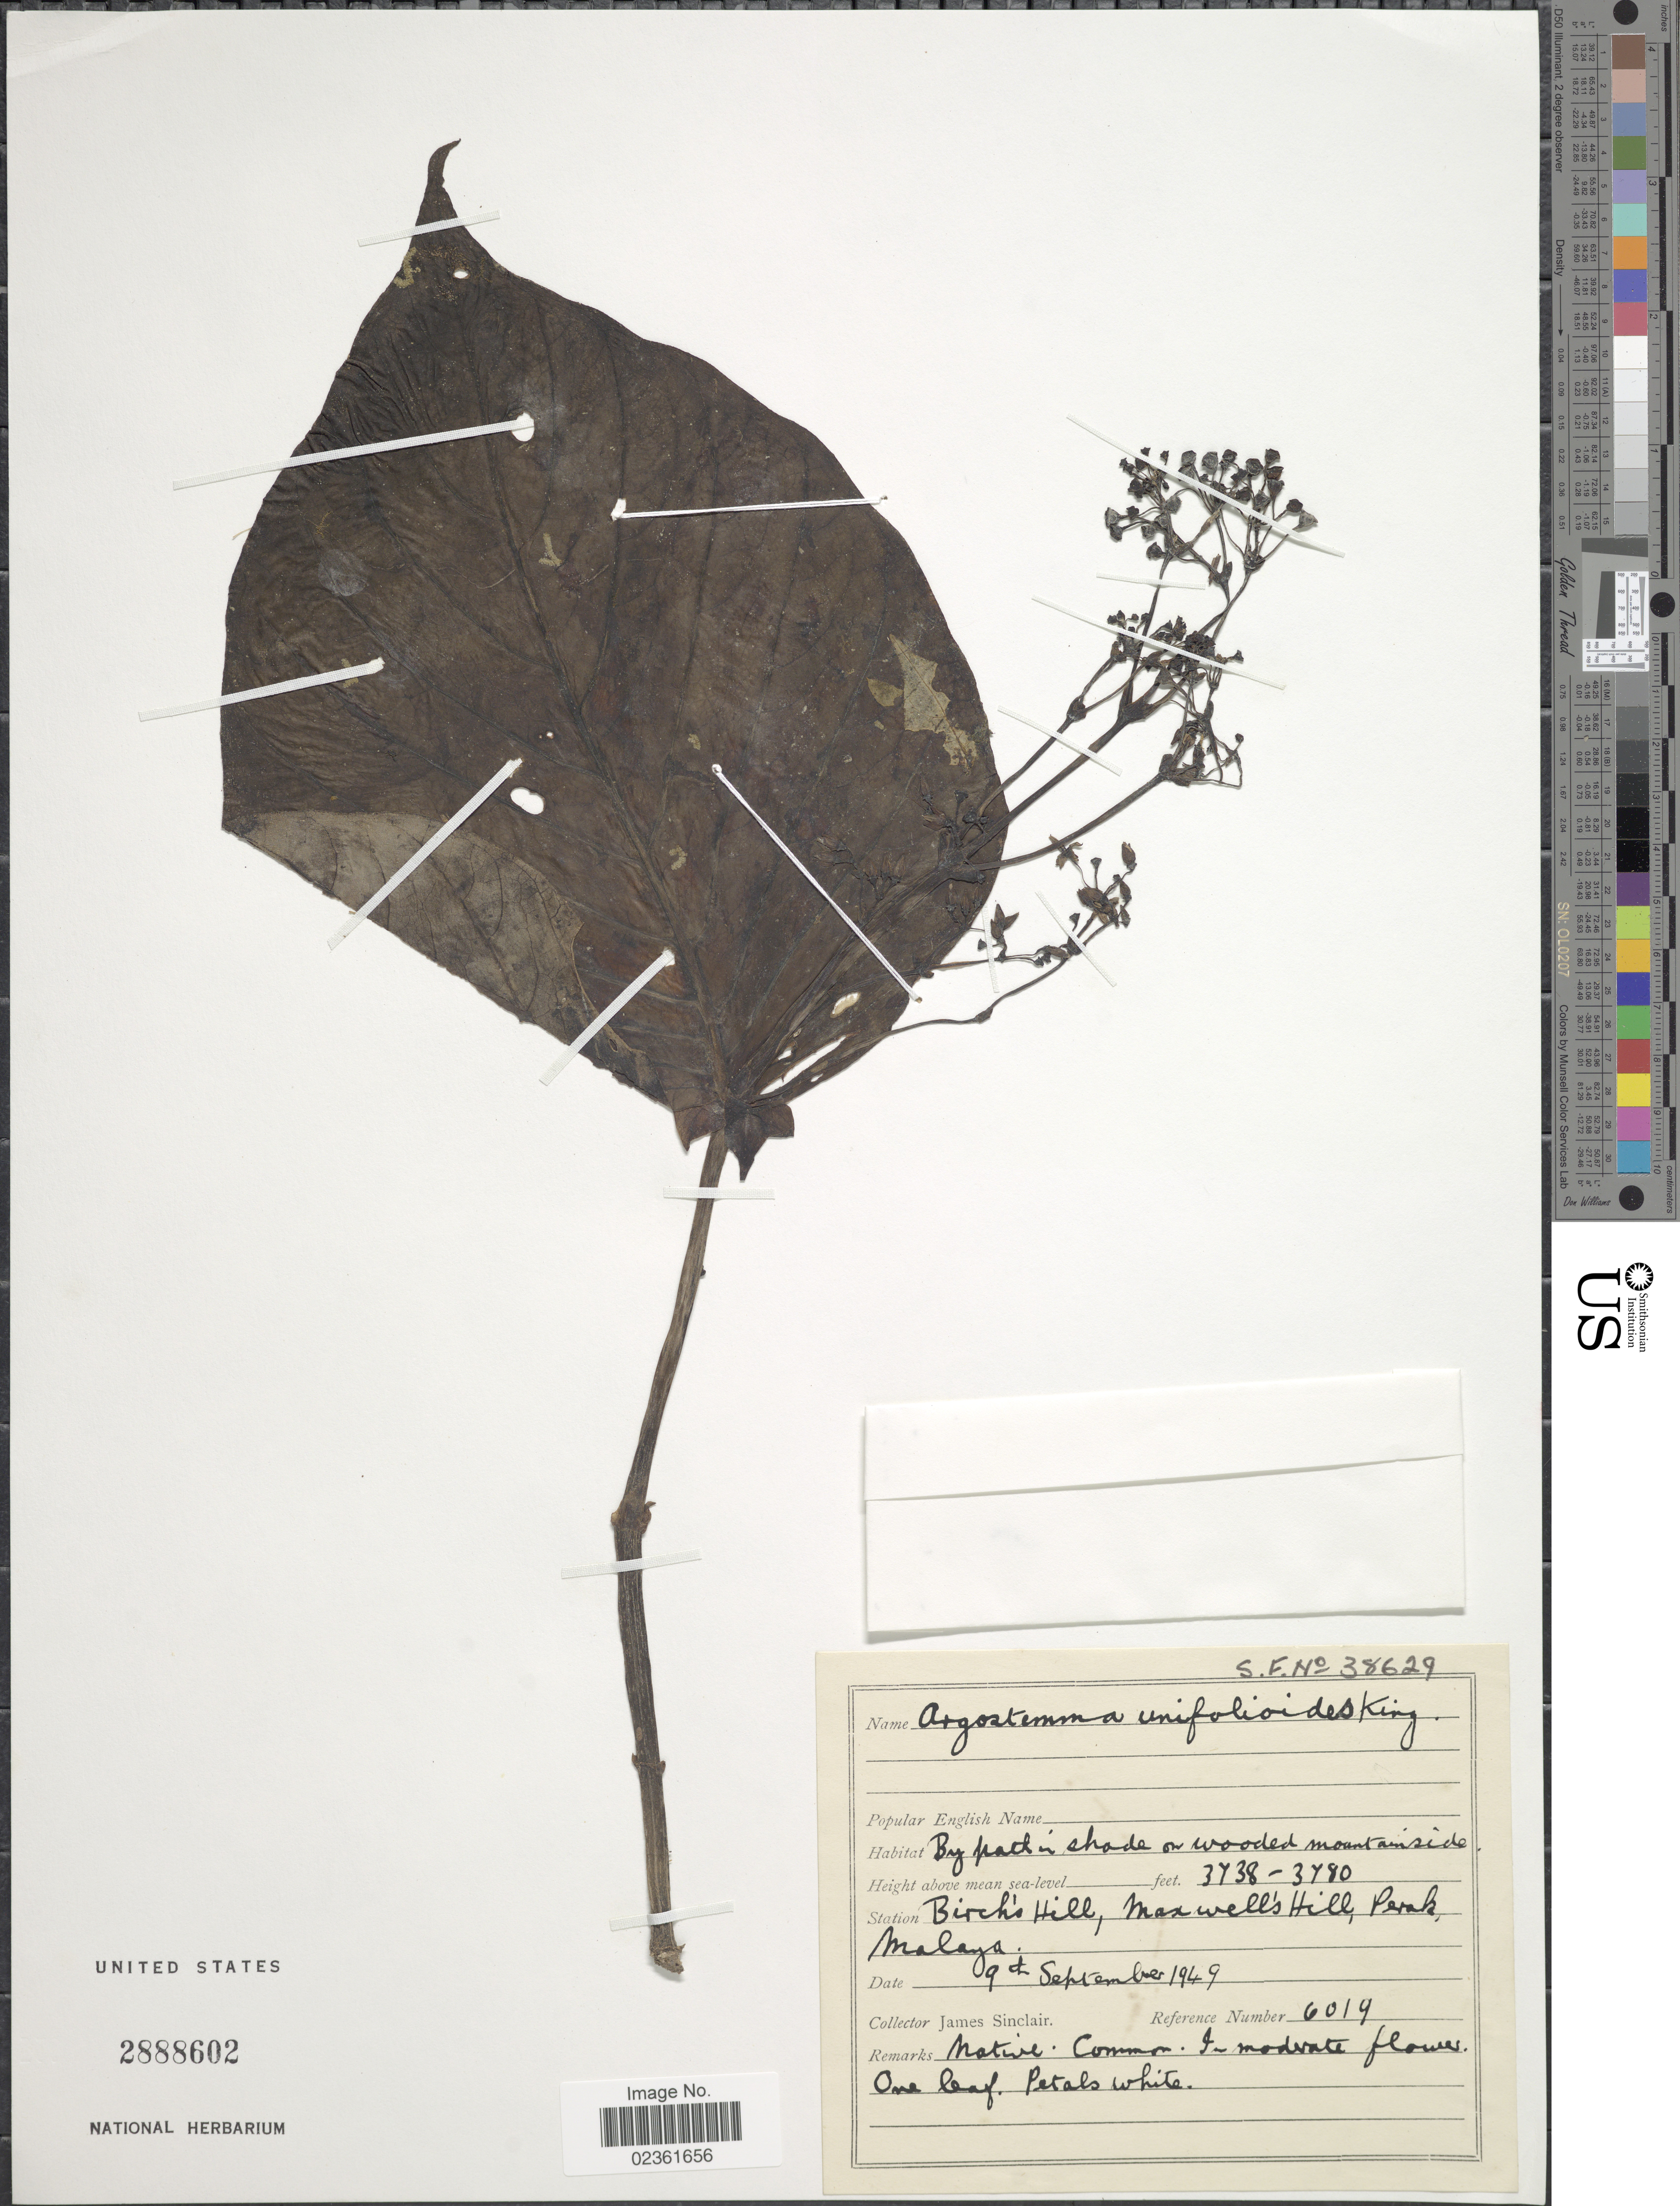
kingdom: Plantae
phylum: Tracheophyta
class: Magnoliopsida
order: Gentianales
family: Rubiaceae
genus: Argostemma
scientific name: Argostemma unifolioides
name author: King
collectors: J. Sinclair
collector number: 6019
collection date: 1949-09-09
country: Malaysia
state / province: Perak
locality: Birch's Hill, Maxwell's Hill, Malaya.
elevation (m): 1139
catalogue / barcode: US 2888602